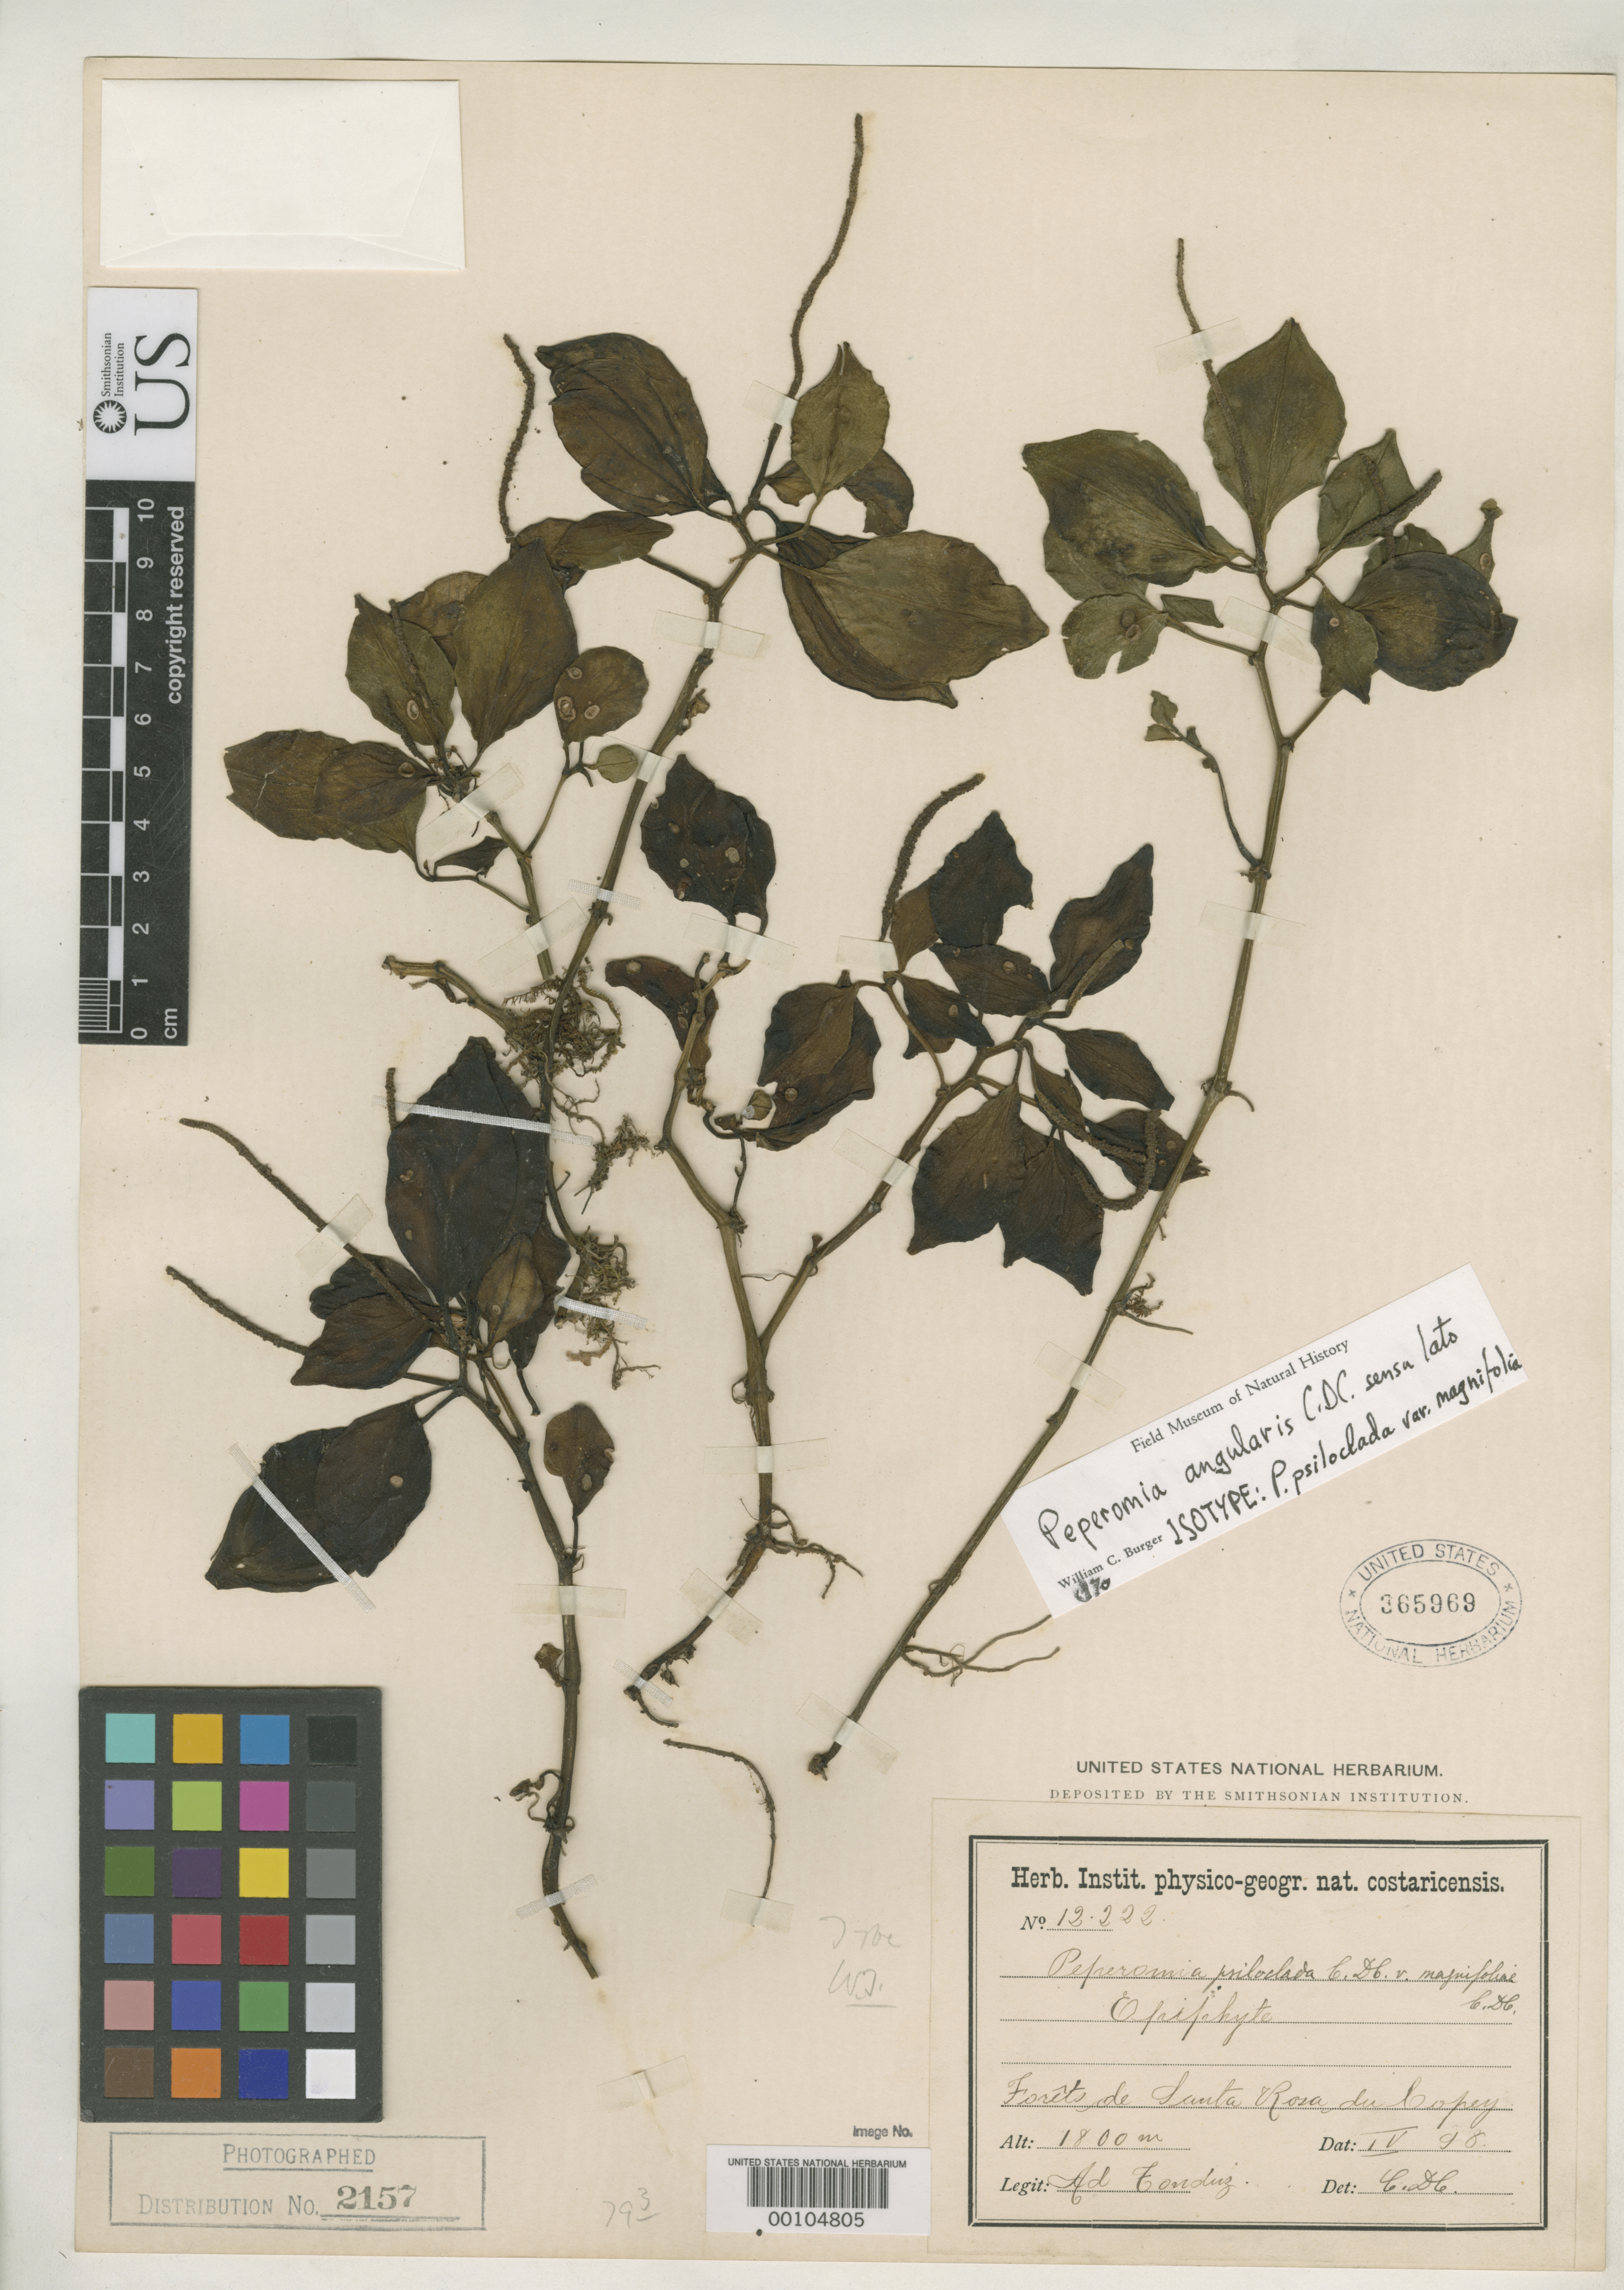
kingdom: Plantae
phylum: Tracheophyta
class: Magnoliopsida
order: Piperales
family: Piperaceae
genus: Peperomia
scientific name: Peperomia psiloclada var. magnifolia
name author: C. DC.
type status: Isotype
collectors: A. Tonduz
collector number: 12222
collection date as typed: Apr 1898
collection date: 1898-04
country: Costa Rica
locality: Santa Rosa de Copey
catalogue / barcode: US 365969